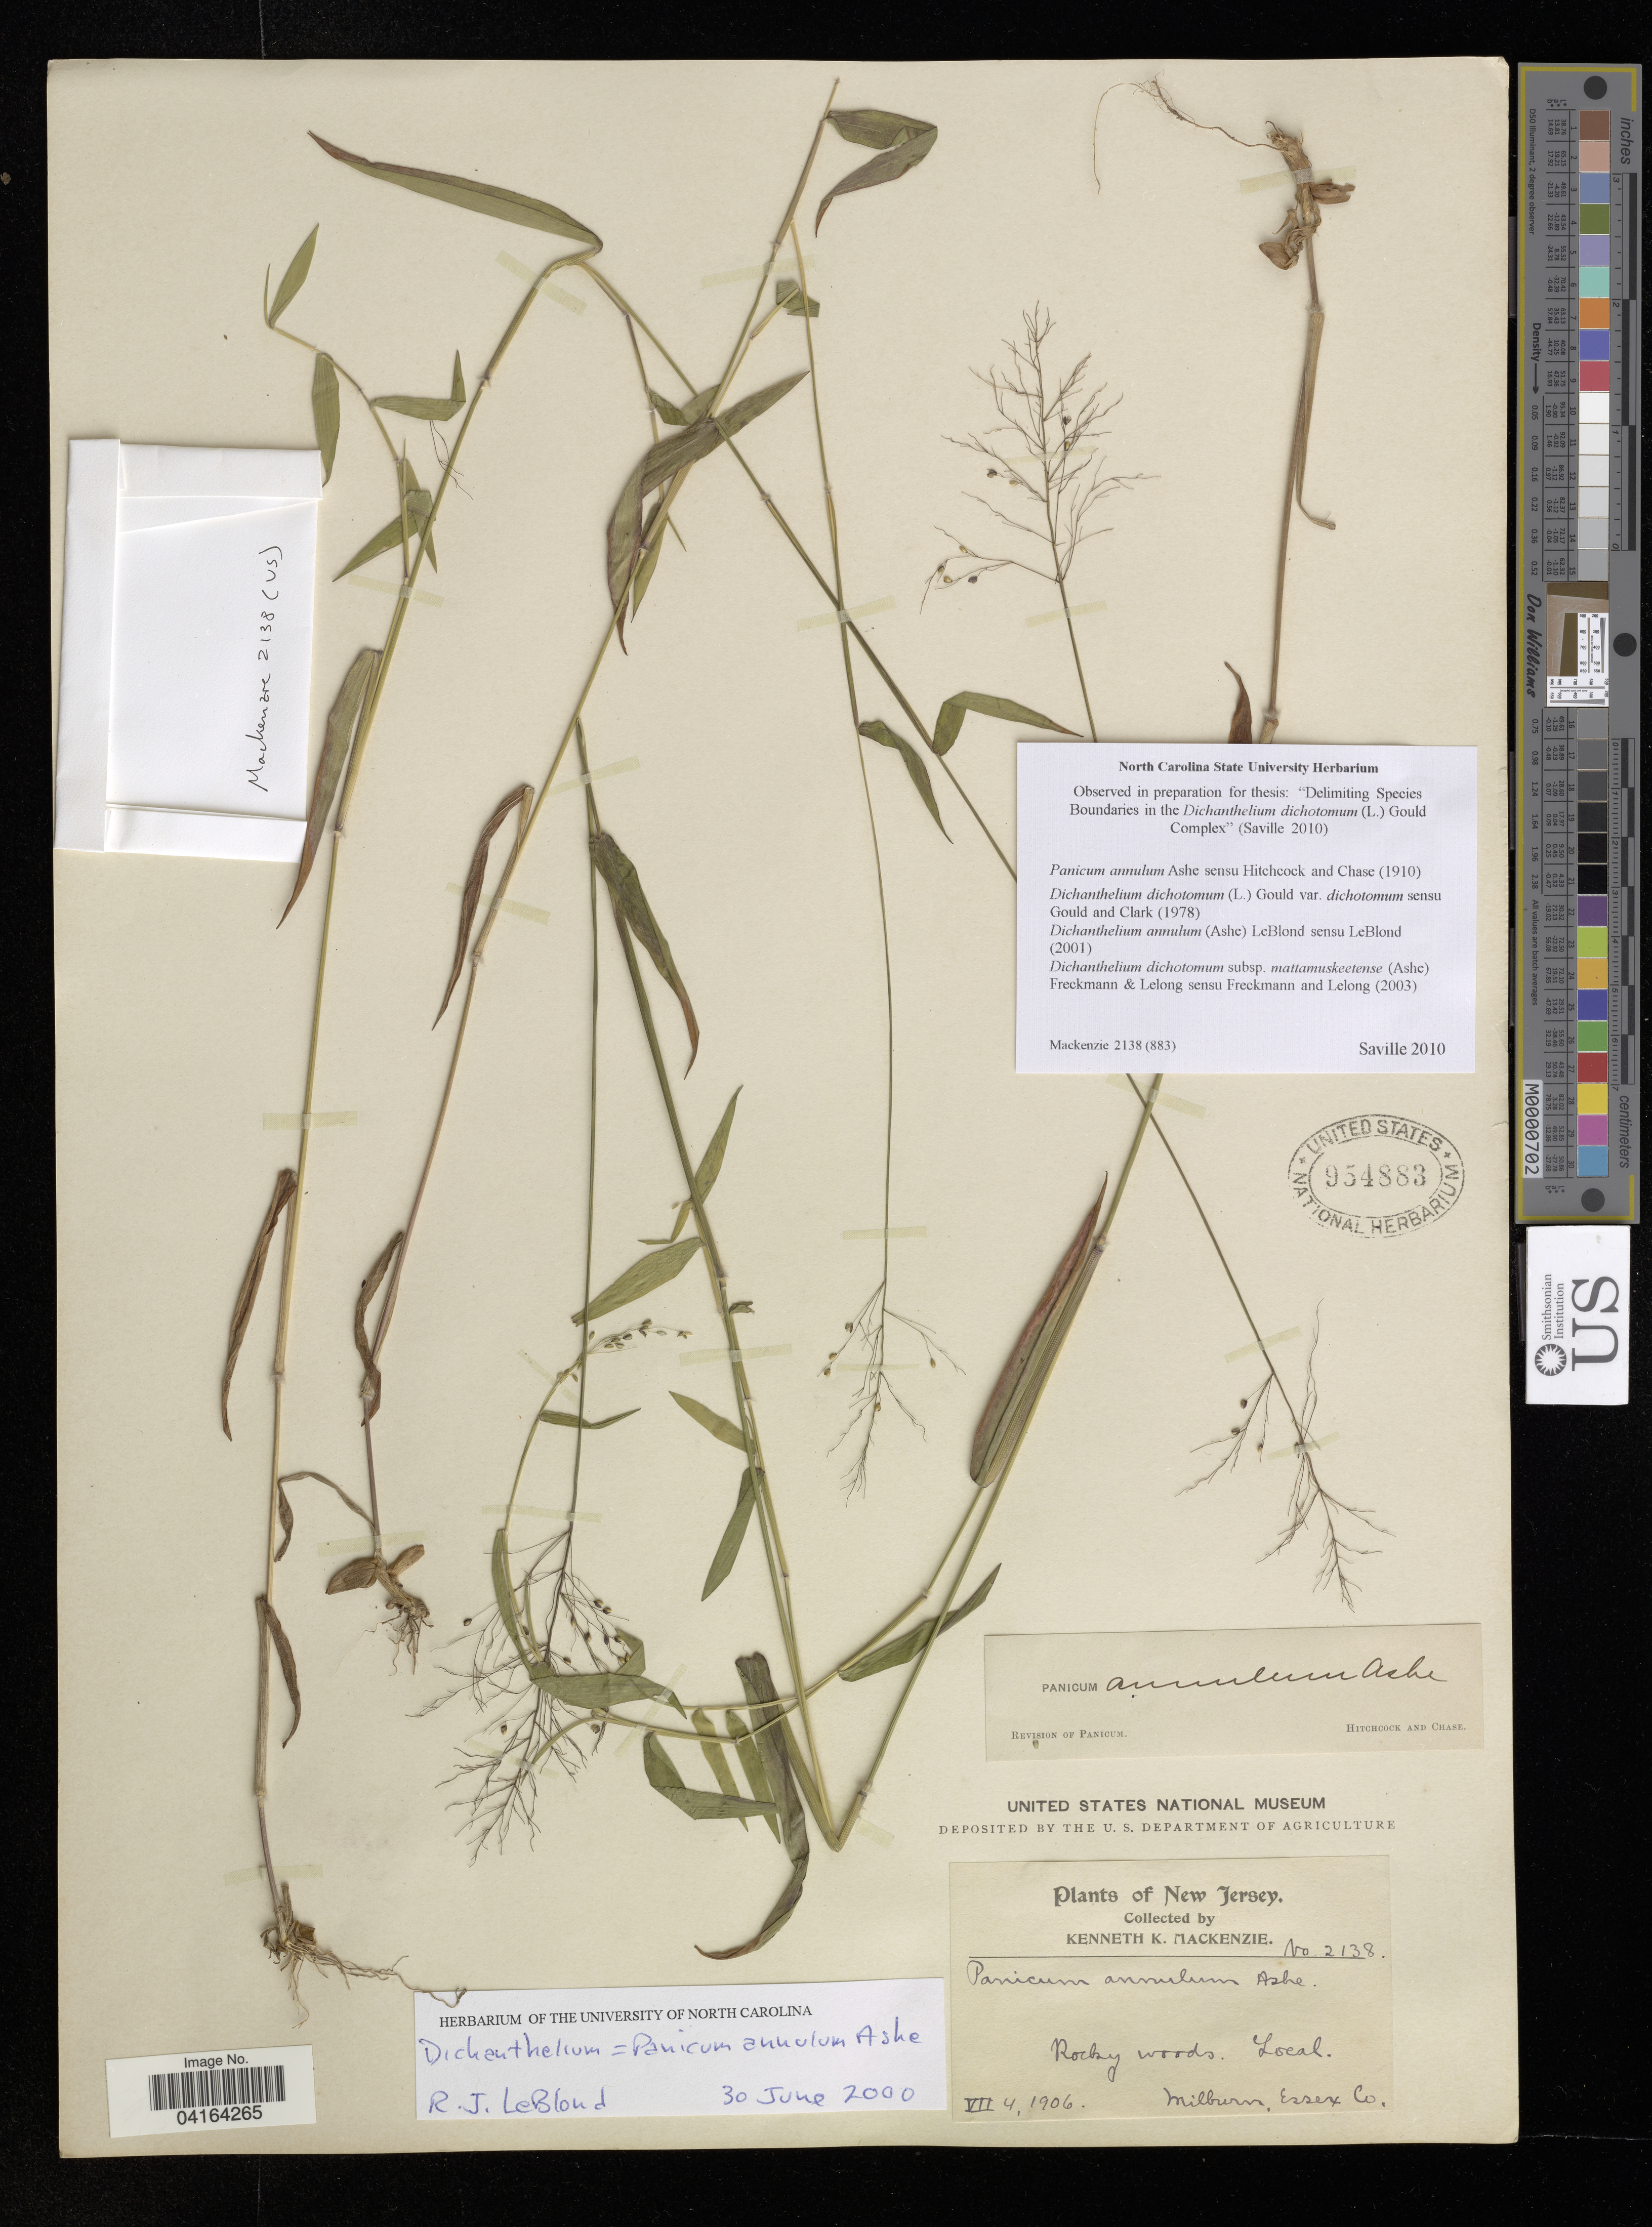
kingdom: Plantae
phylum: Tracheophyta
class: Liliopsida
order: Poales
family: Poaceae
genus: Dichanthelium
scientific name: Dichanthelium dichotomum subsp. mattamuskeetense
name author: (Ashe) Freckmann & Lelong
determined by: Saville, A. C., (NCSC), North Carolina State University (UNITED STATES)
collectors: K. K. Mackenzie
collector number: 2138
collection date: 1906-07-04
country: United States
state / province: New Jersey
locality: Milburn, Essex Co.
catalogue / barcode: US 954883